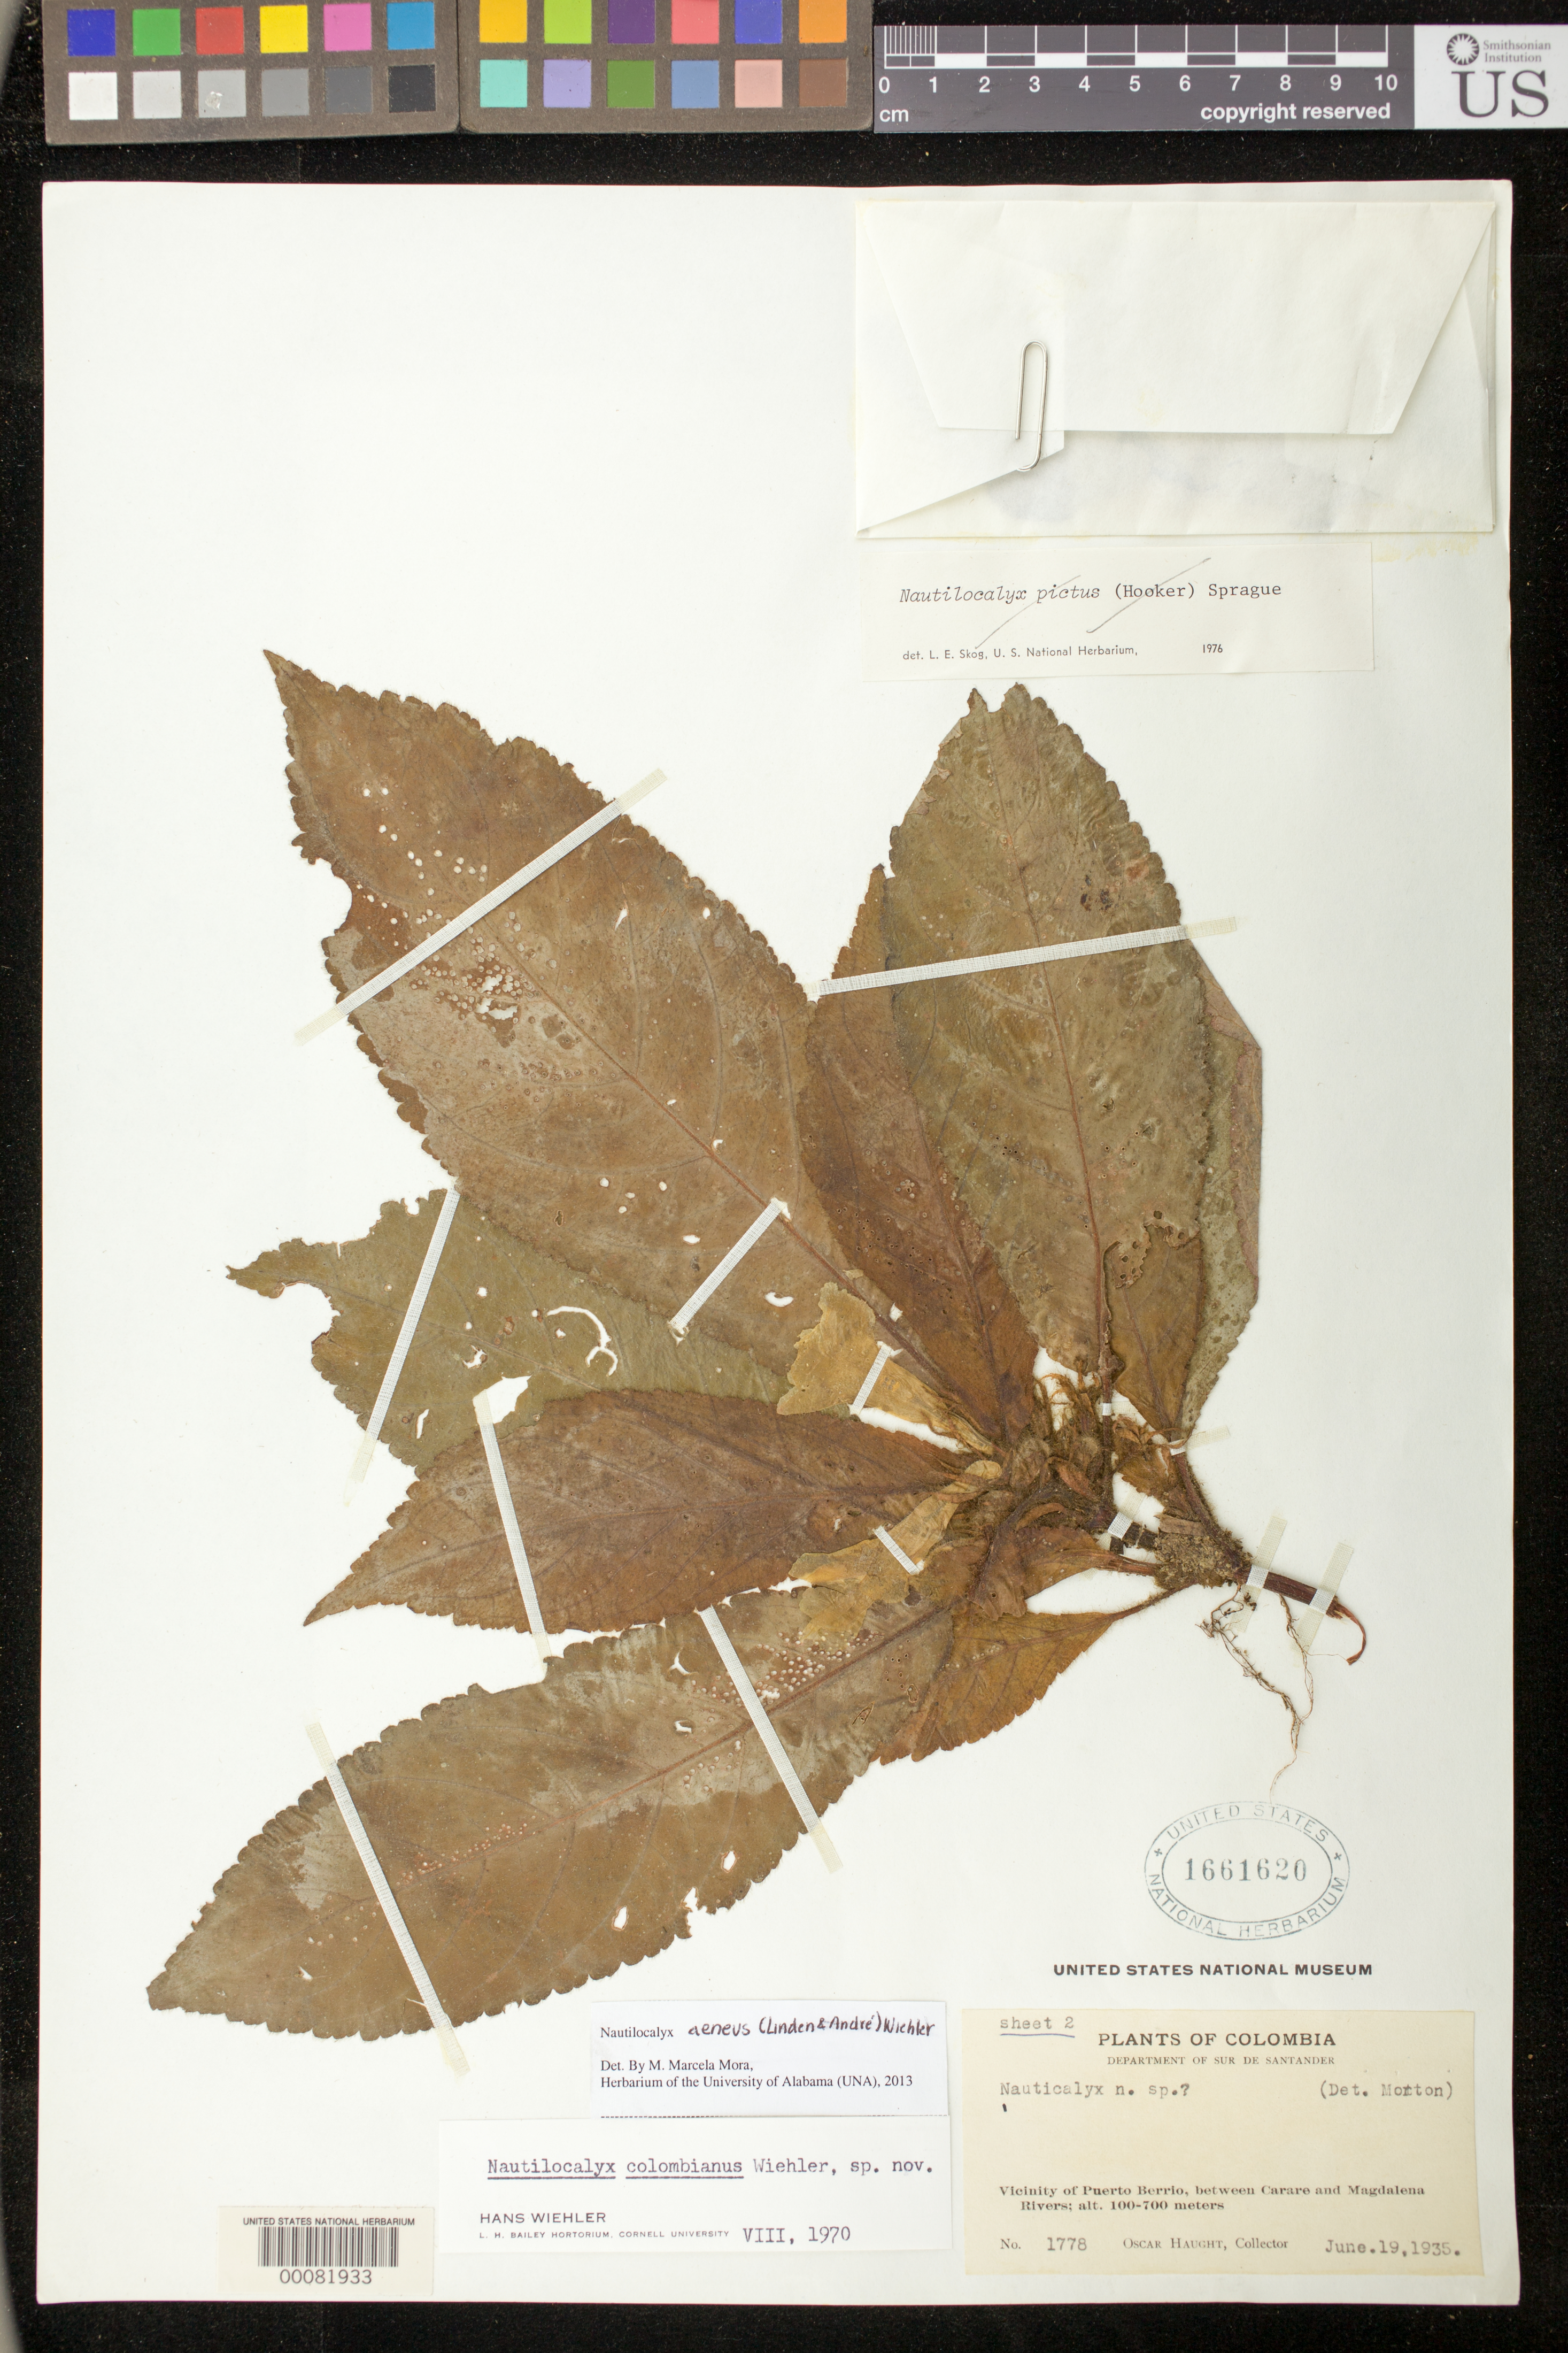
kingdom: Plantae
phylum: Tracheophyta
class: Magnoliopsida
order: Lamiales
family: Gesneriaceae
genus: Nautilocalyx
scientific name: Nautilocalyx aeneus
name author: (Linden & André) Wiehler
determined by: Mora, M. Marcela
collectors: O. L. Haught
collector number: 1778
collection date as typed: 19 Jun 1935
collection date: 1935-06-19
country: Colombia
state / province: Santander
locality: Dept of Sur de Santander, vicinity of Puerto Berrio, between Carare and Magdalena Rivers, San Juan Valley (camp VI)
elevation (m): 100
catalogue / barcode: US 1661620